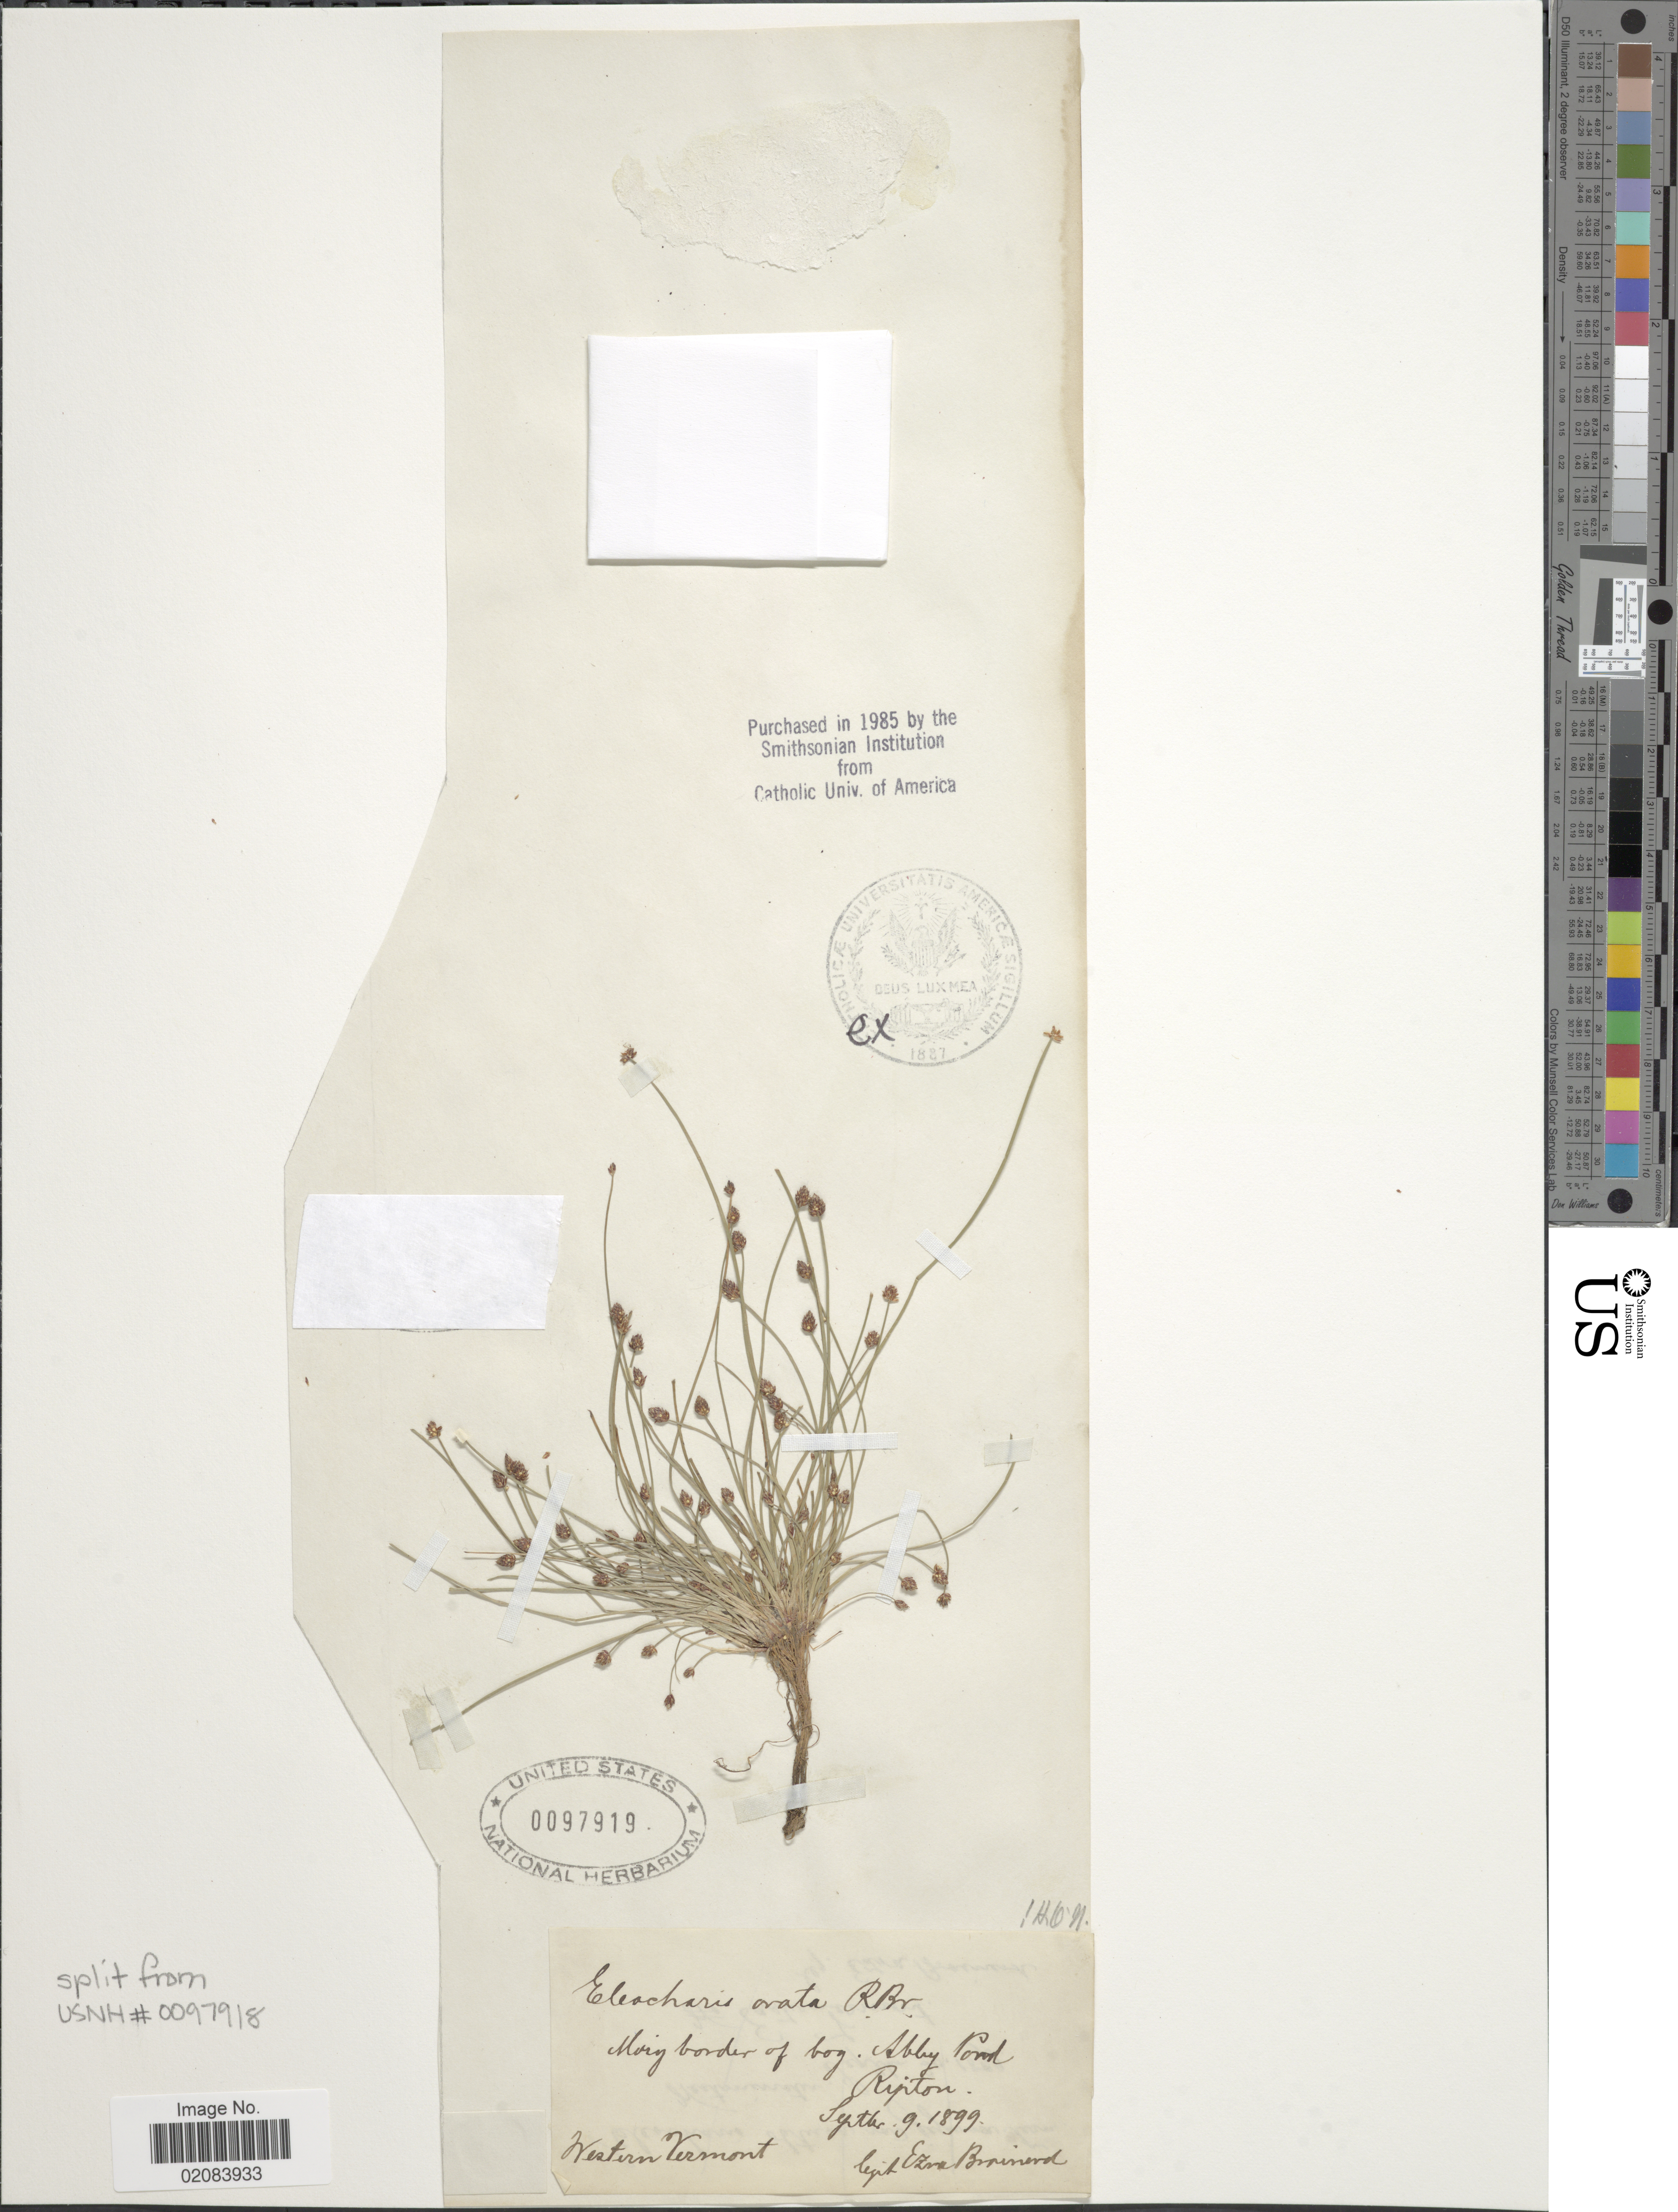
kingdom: Plantae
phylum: Tracheophyta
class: Liliopsida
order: Poales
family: Cyperaceae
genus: Eleocharis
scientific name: Eleocharis ovata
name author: (Roth) Roem. & Schult.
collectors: E. Brainerd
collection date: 1899-09-09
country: United States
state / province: Vermont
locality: Abby Pond. Ripton. Western Vermont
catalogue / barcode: US 97919